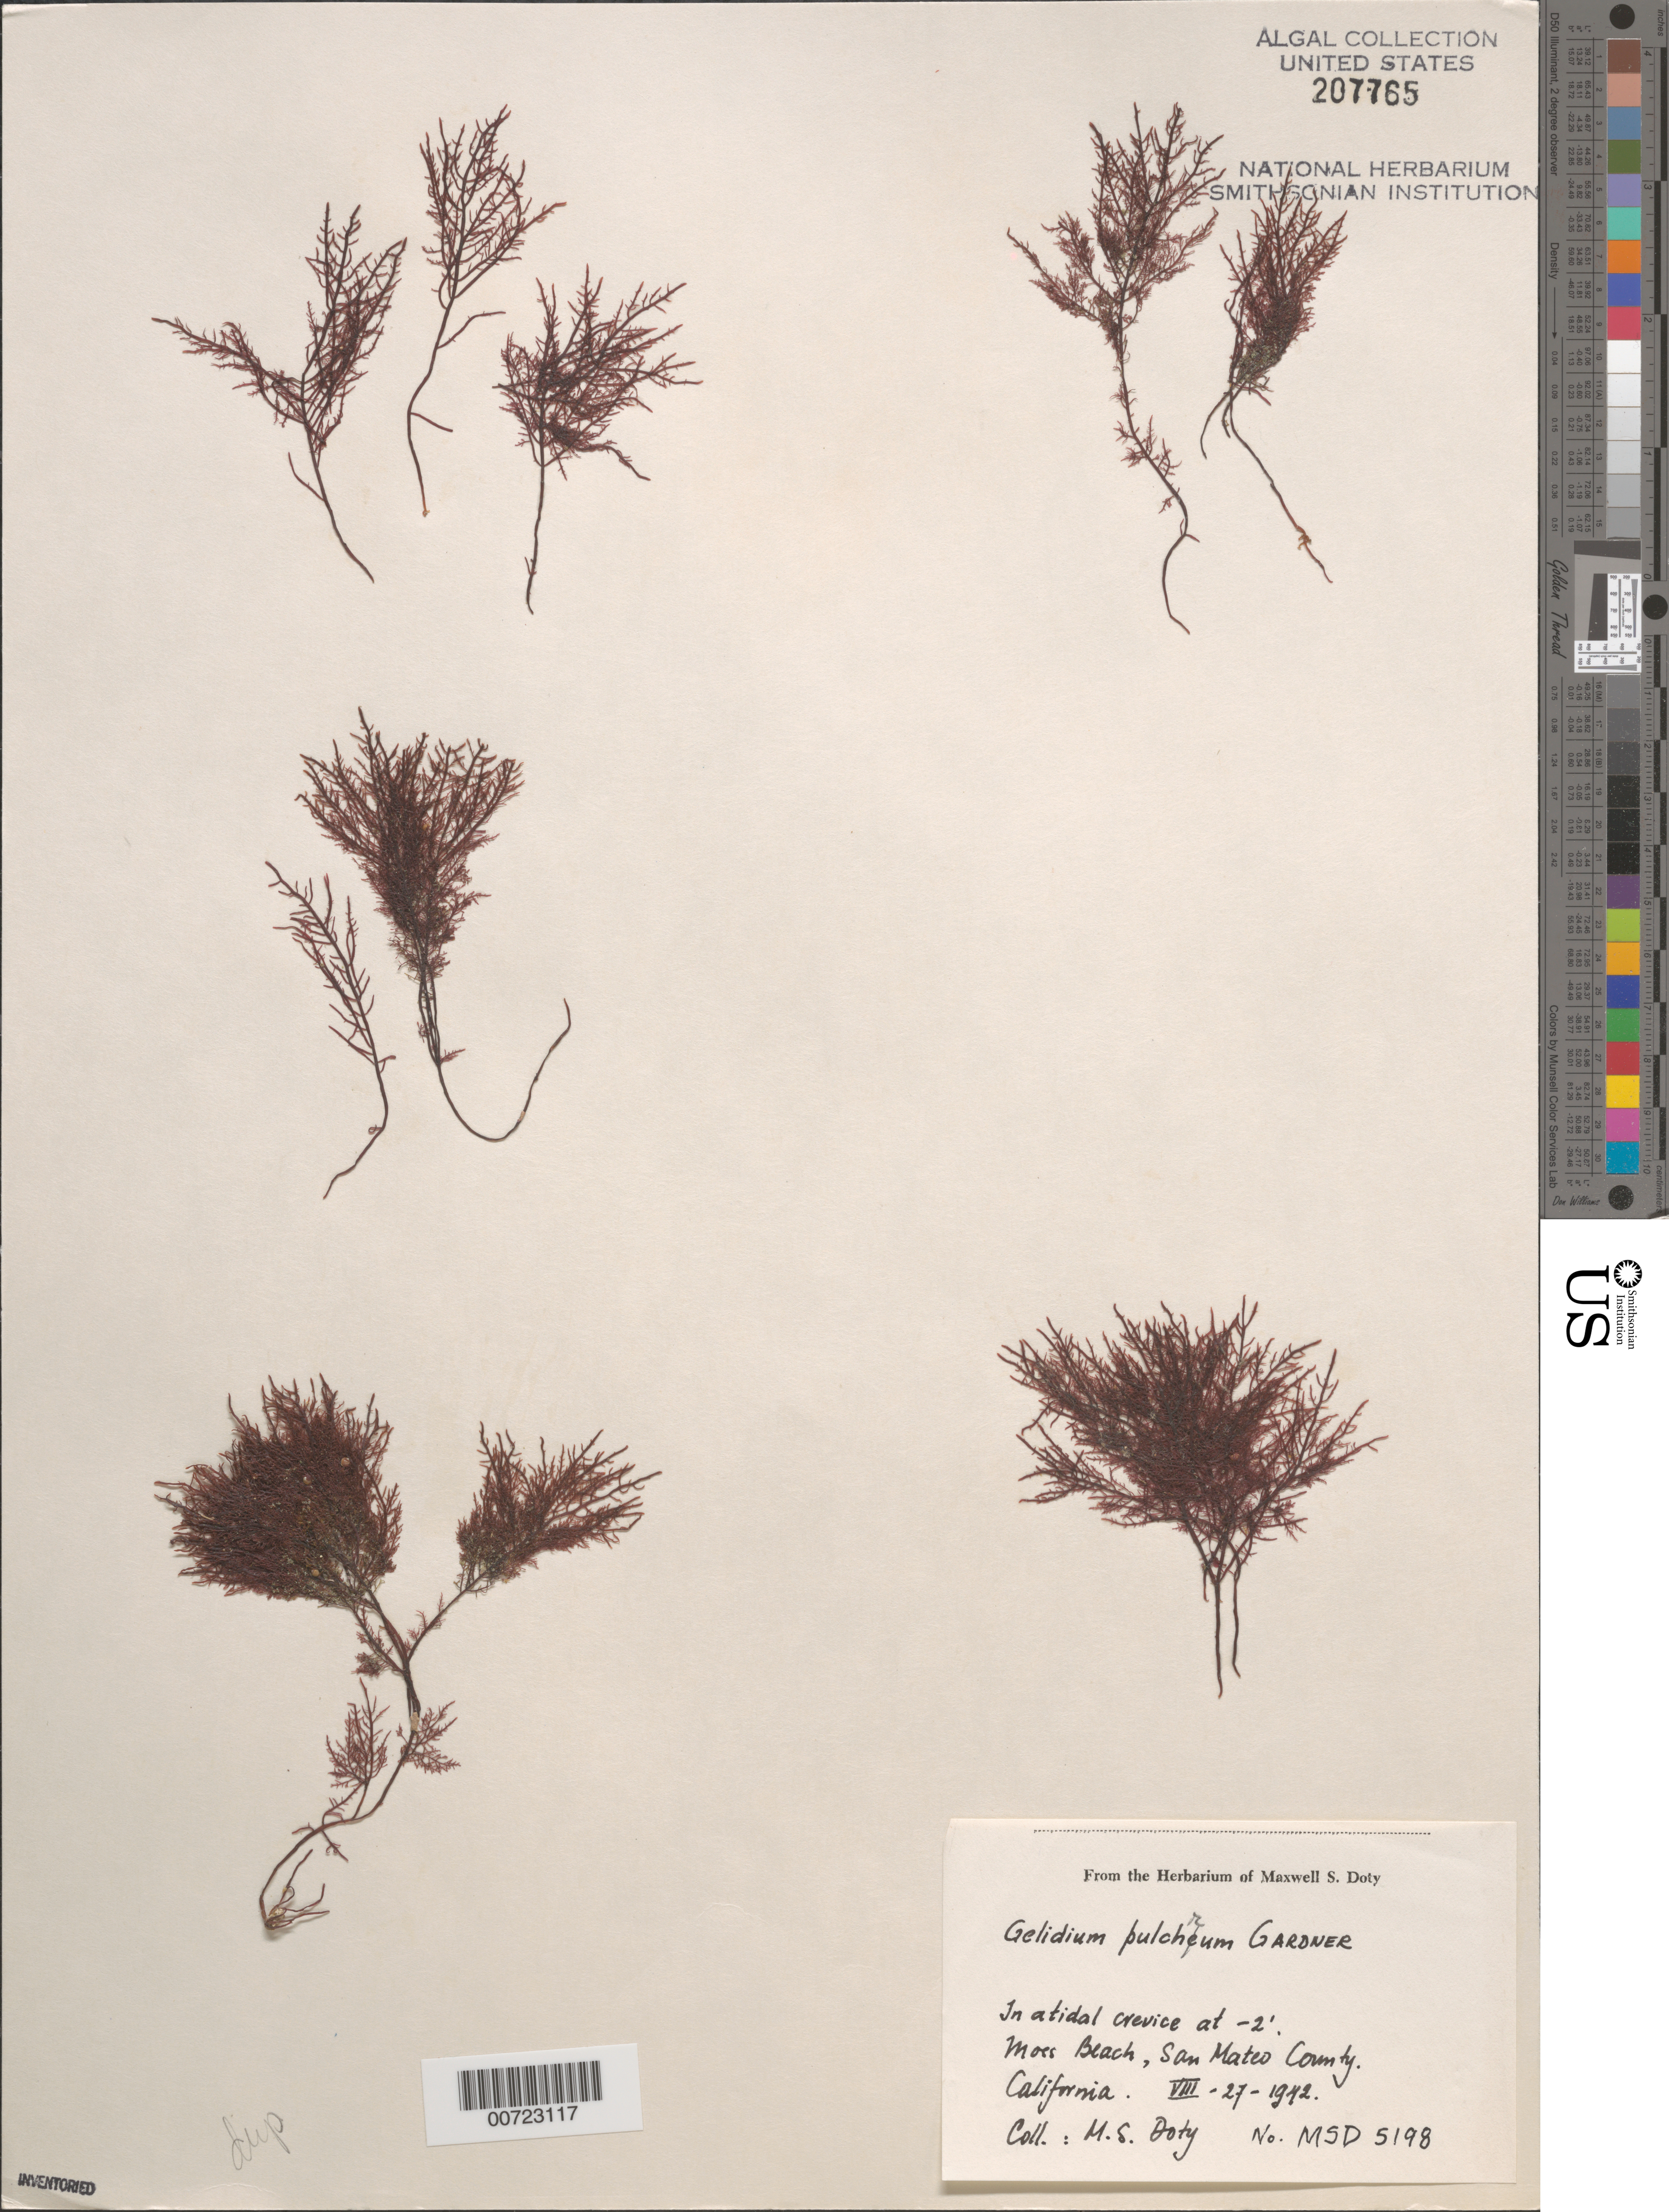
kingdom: Plantae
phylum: Rhodophyta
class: Florideophyceae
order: Gelidiales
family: Gelidiaceae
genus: Gelidium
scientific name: Gelidium pulchrum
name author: N.L. Gardner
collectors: M. S. Doty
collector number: MSD 5198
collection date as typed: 27 Aug 1942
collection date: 1942-08-27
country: United States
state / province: California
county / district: San Mateo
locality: Moss Beach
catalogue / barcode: US 207765